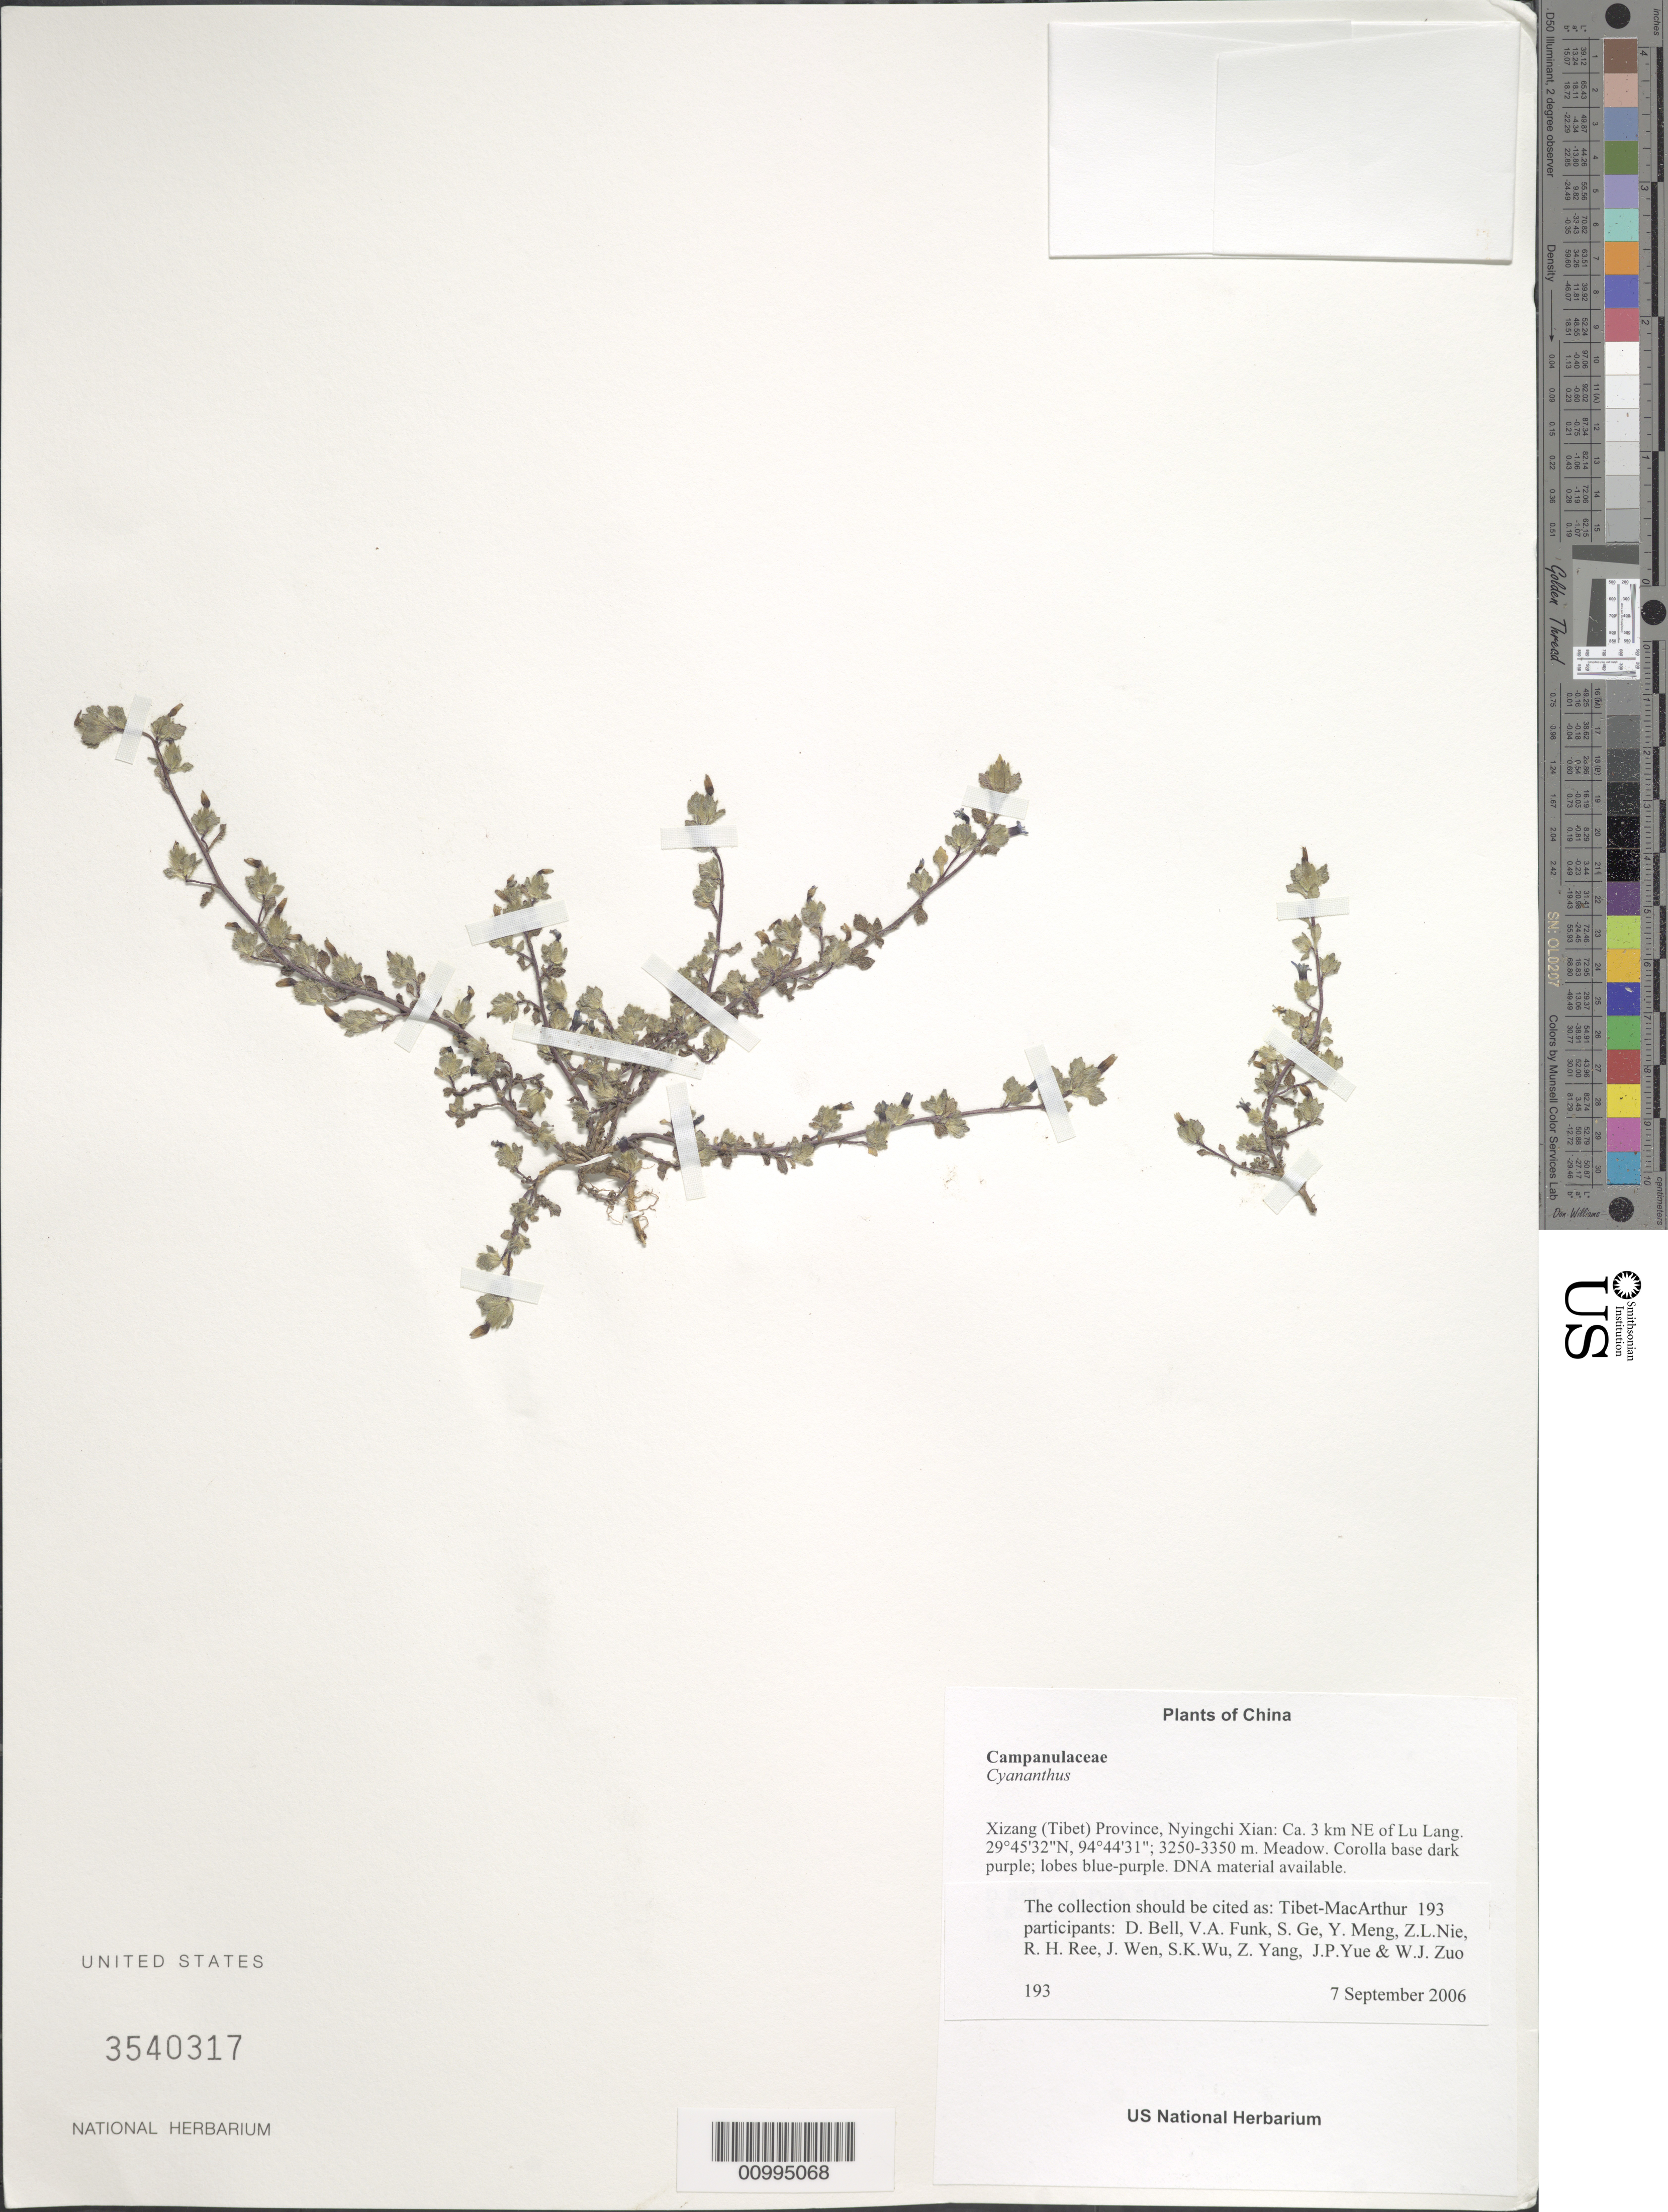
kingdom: Plantae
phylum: Tracheophyta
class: Magnoliopsida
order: Asterales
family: Campanulaceae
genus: Cyananthus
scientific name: Cyananthus sp.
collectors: Tibet-MacArthur, D. A. Bell, V. Funk, S. Ge, Y. Meng, Z. Nie, R. Ree, J. Wen, S. K. Wu, Z. Yang, J. Yue & W. Zuo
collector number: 193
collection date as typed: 07 Sep 2006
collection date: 2006-09-07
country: China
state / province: Xizang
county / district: Nyingchi Xian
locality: Ca. 3 km NE of Lu Lang.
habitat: Mixed broadleaved (Quercus, Betula) and coniferous (Picea) forest and adjacent wet meadows. Meadow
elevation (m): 3250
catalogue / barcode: US 3540317